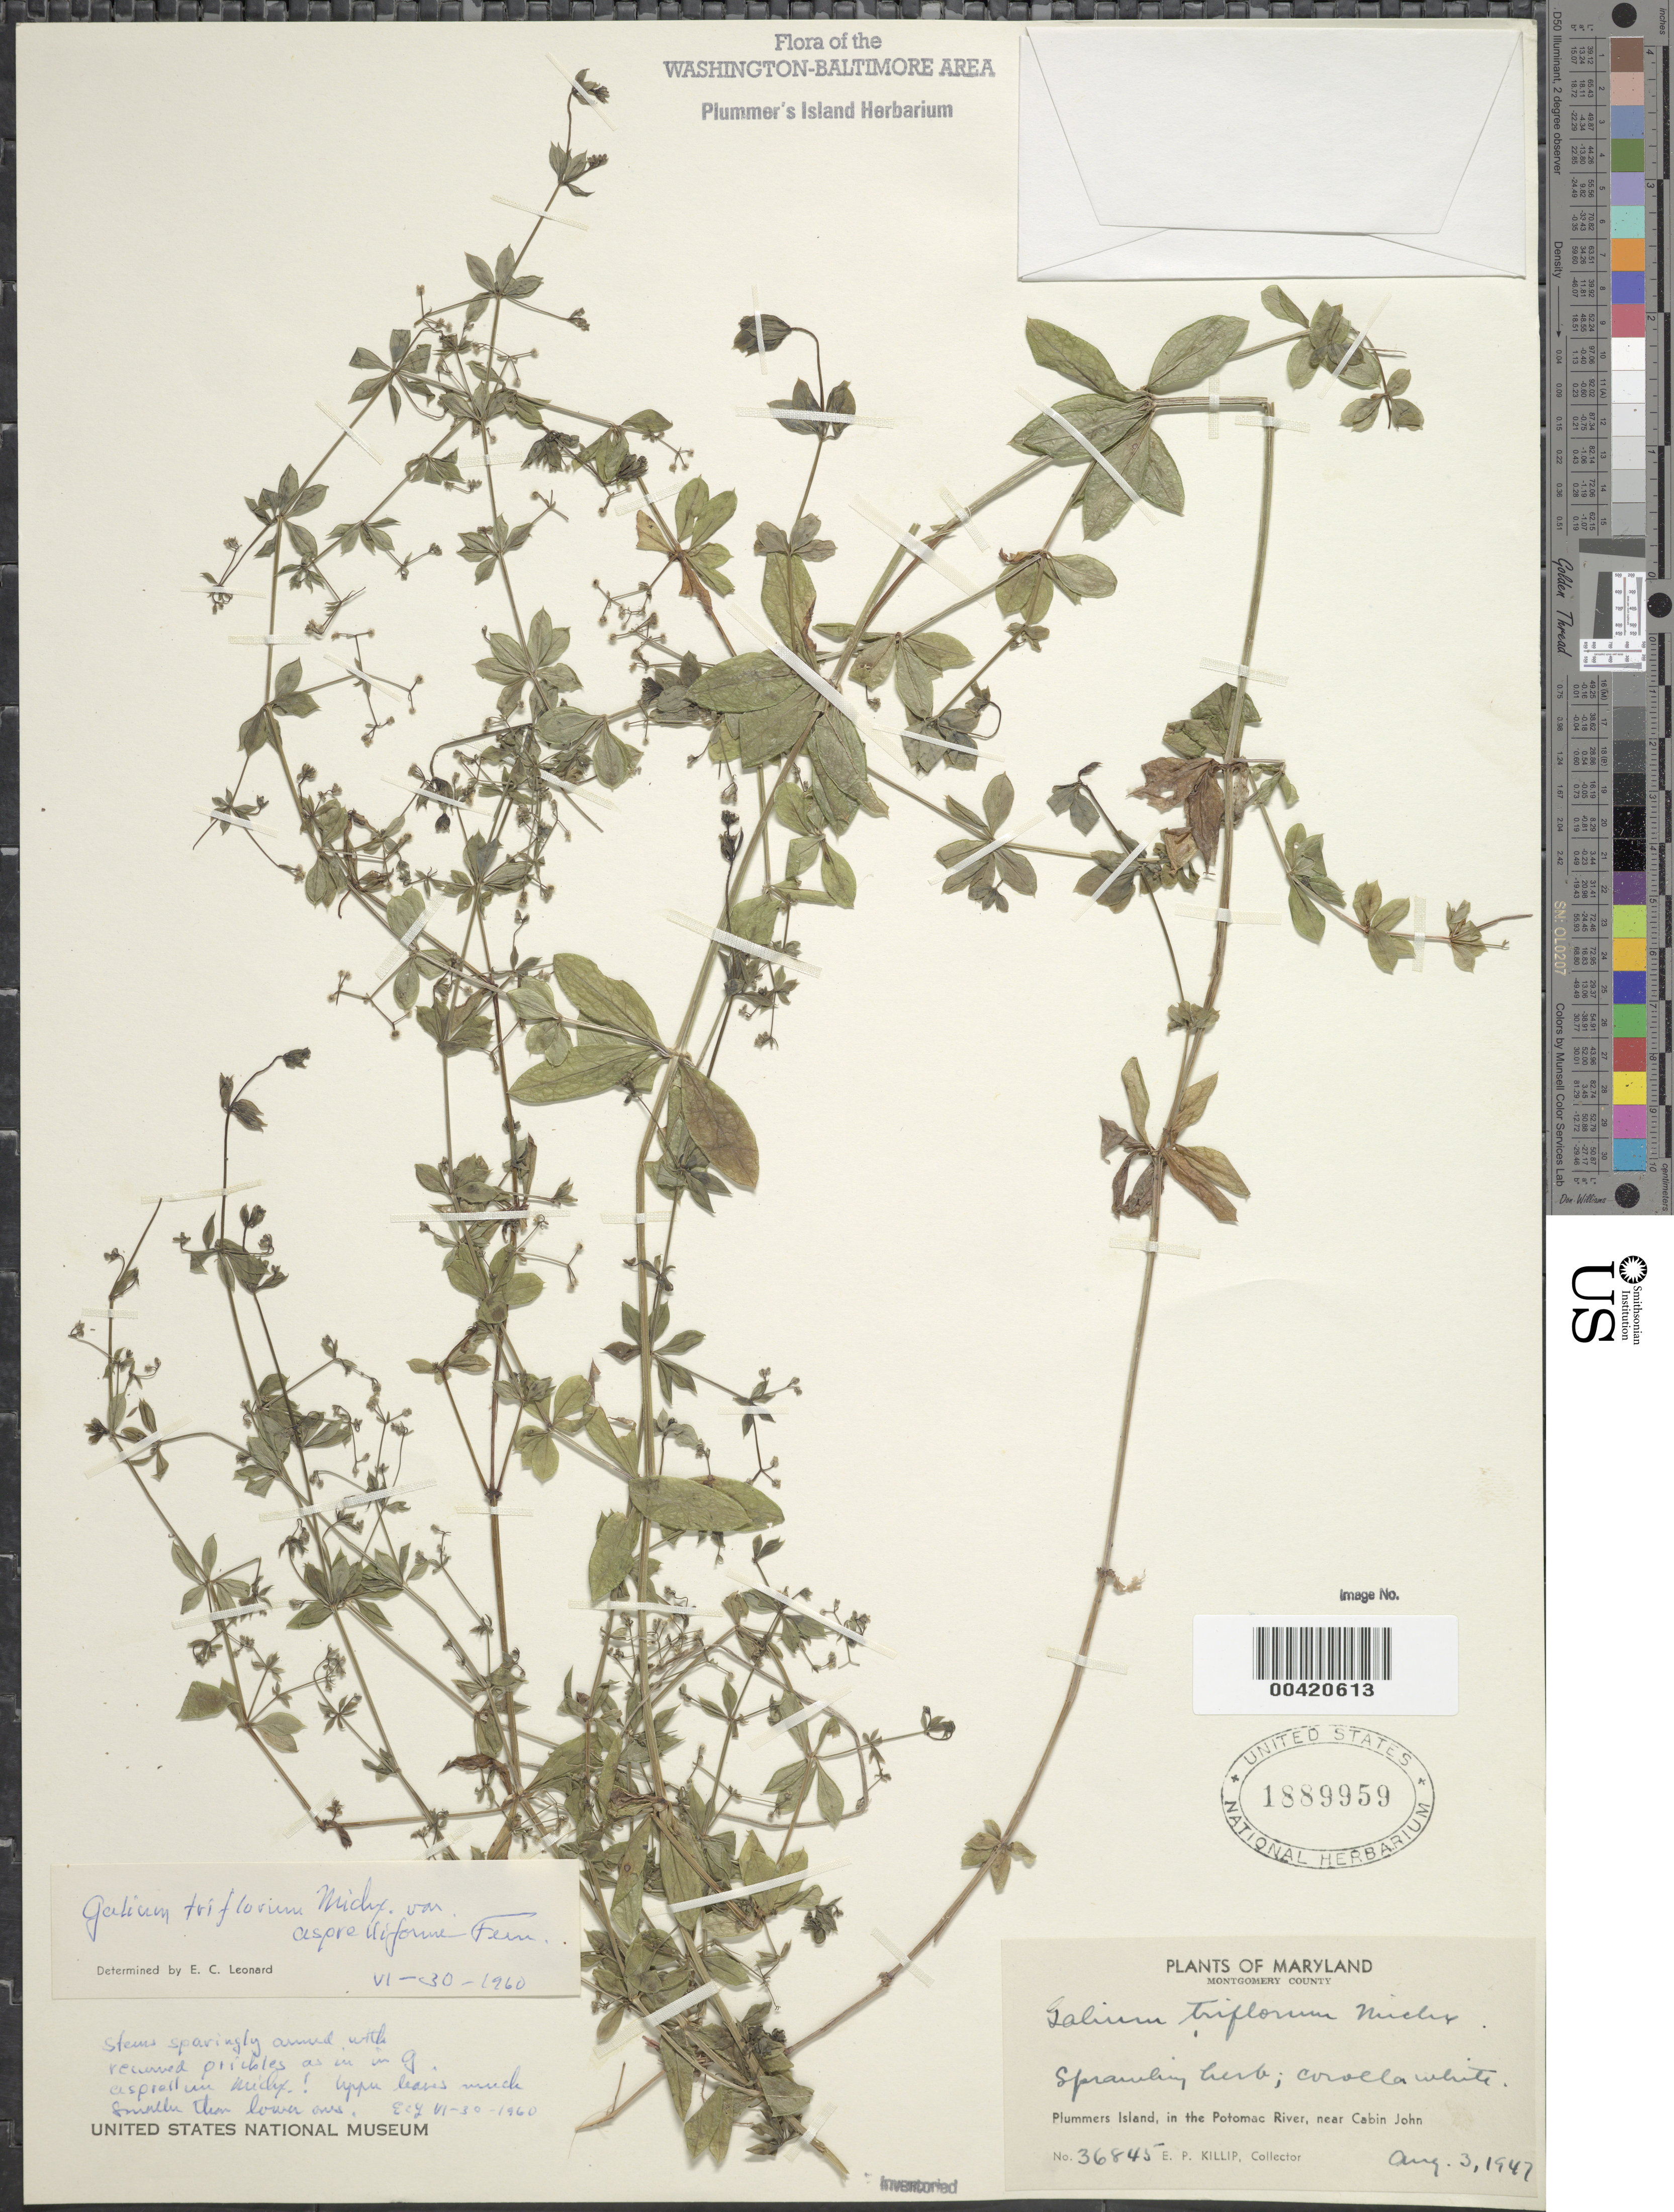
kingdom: Plantae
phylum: Tracheophyta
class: Magnoliopsida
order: Gentianales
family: Rubiaceae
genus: Galium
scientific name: Galium triflorum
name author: Michx.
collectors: E. P. Killip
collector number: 36845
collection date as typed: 03 Aug 1947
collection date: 1947-08-03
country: United States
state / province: Maryland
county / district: Montgomery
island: Plummers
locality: Plummer's Island C. & O. Canal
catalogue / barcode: US 1889959